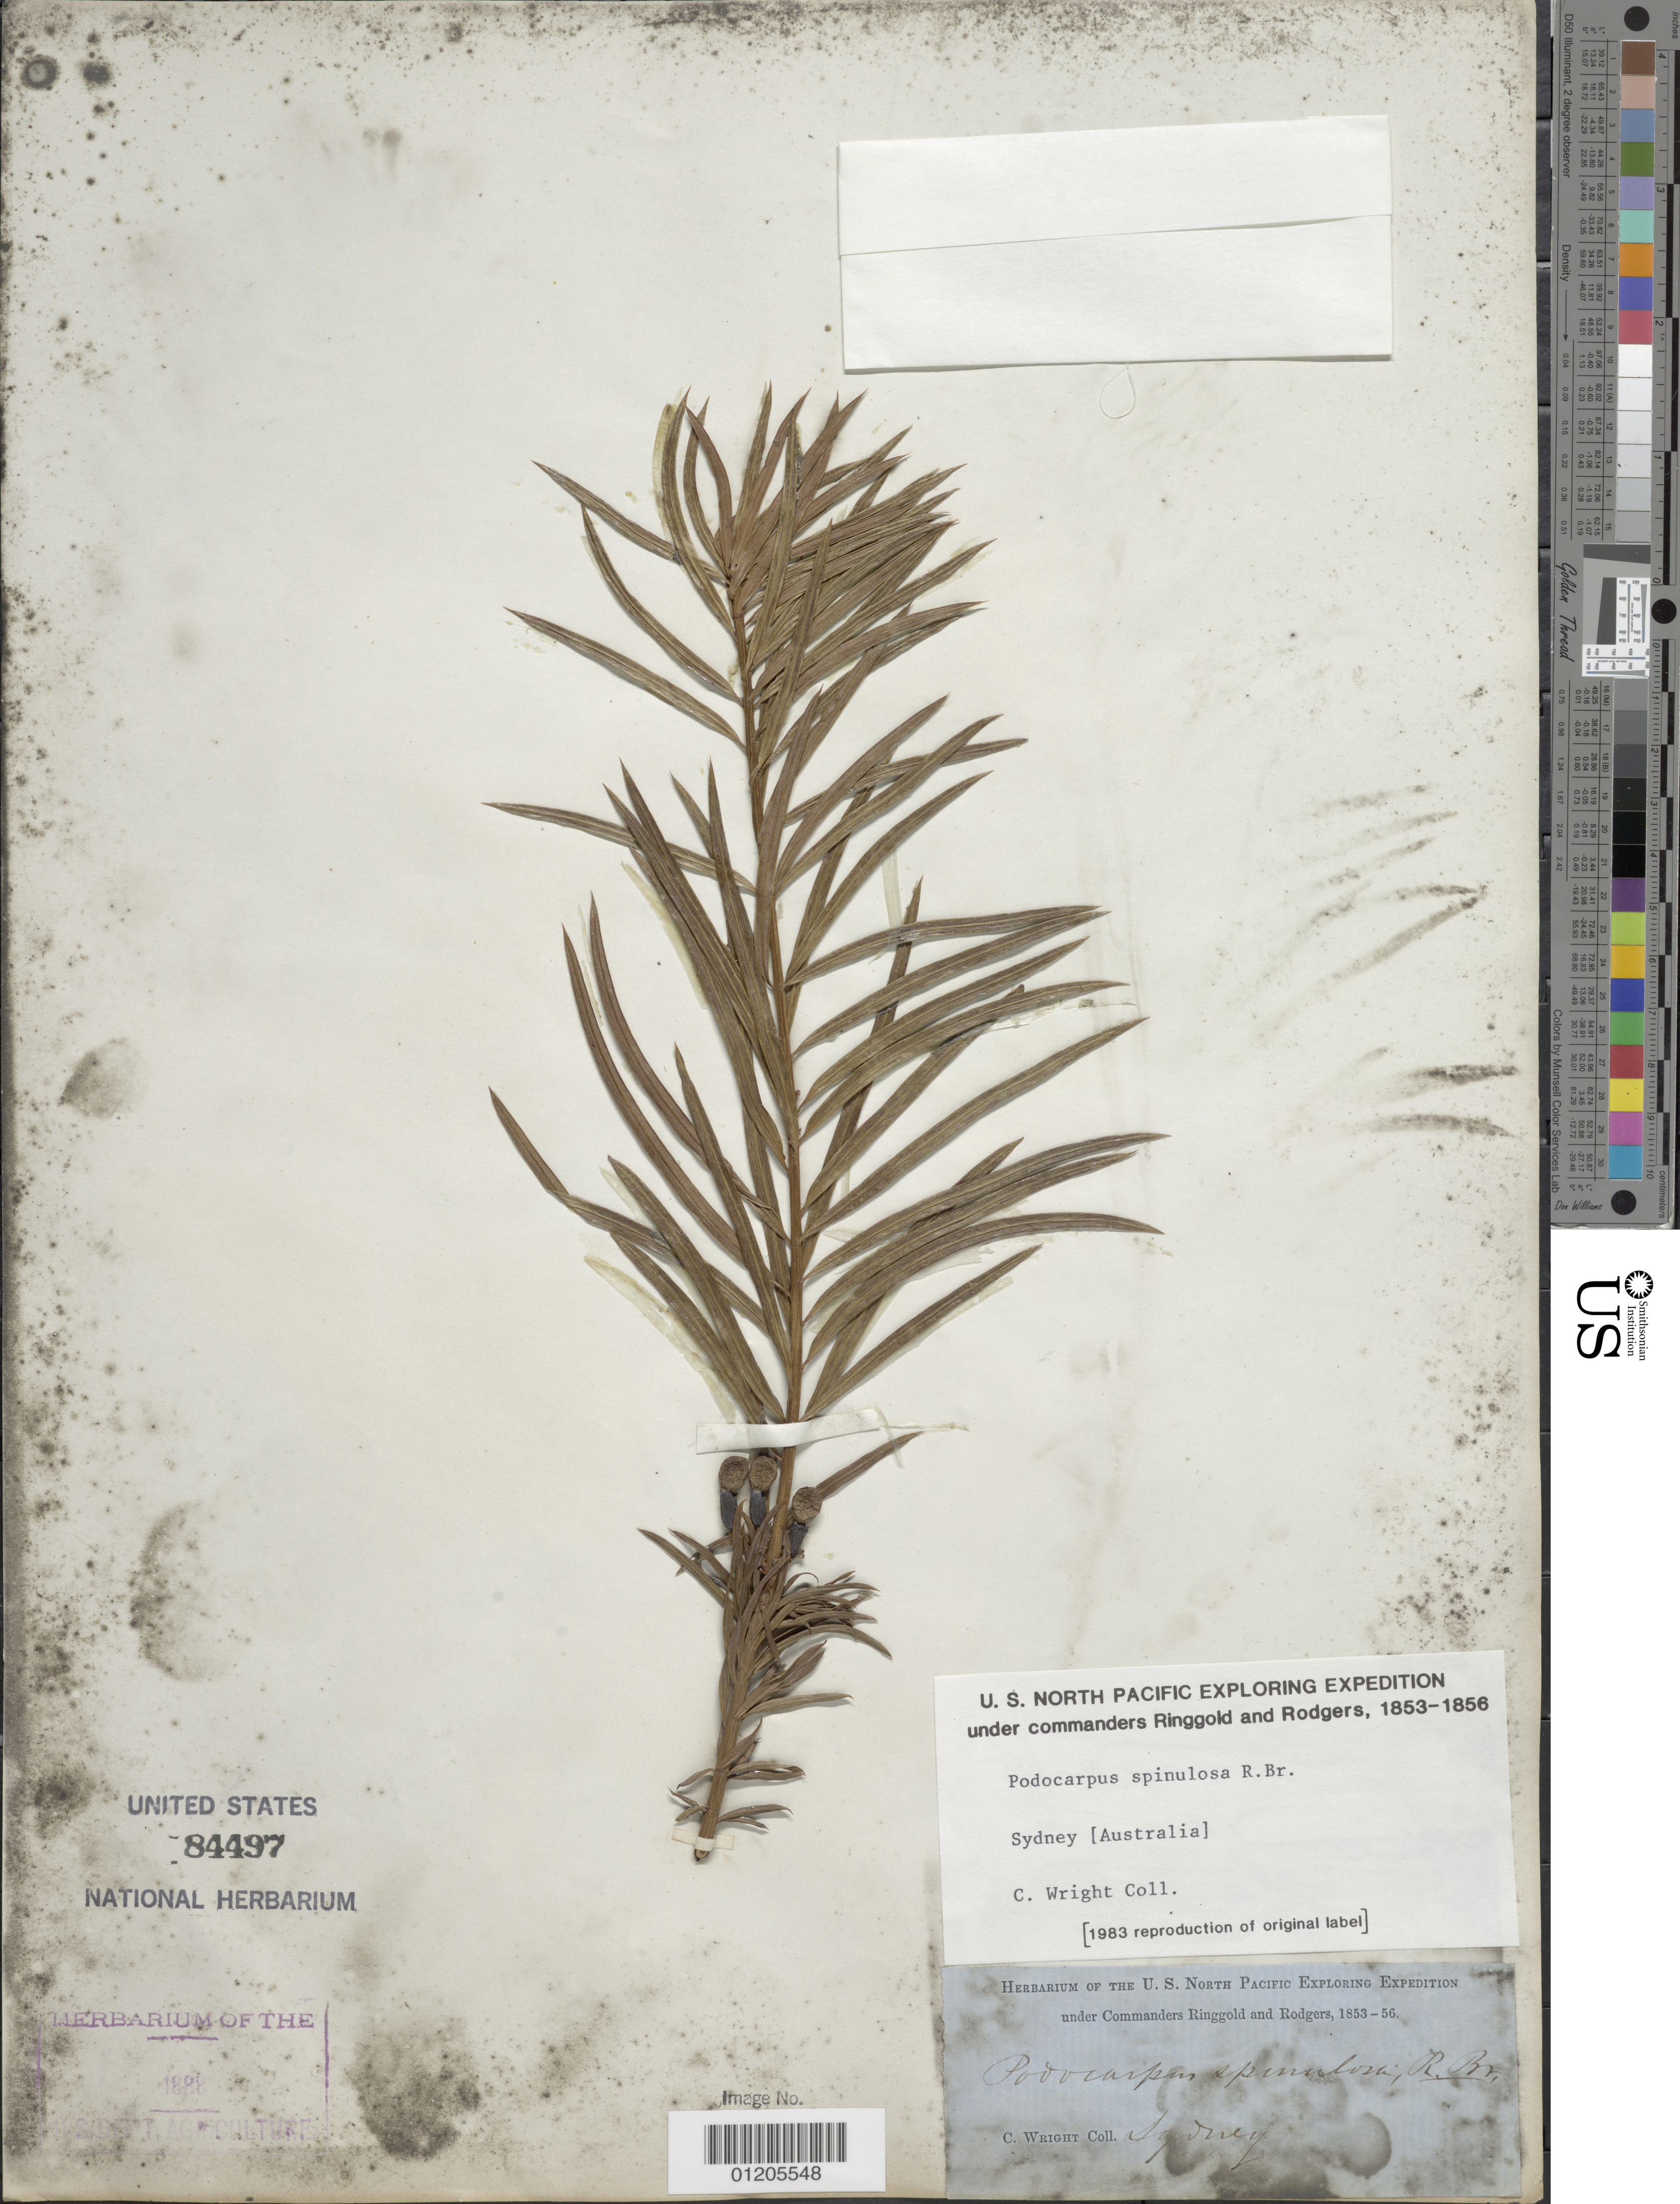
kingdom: Plantae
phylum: Tracheophyta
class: Pinopsida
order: Pinales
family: Podocarpaceae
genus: Podocarpus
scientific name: Podocarpus spinulosus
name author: (Sm.) R. Br. ex Mirbel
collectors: C. Wright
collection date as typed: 1853 to -- -- 1856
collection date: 1853/1856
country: Australia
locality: Sydney.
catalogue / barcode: US 84497